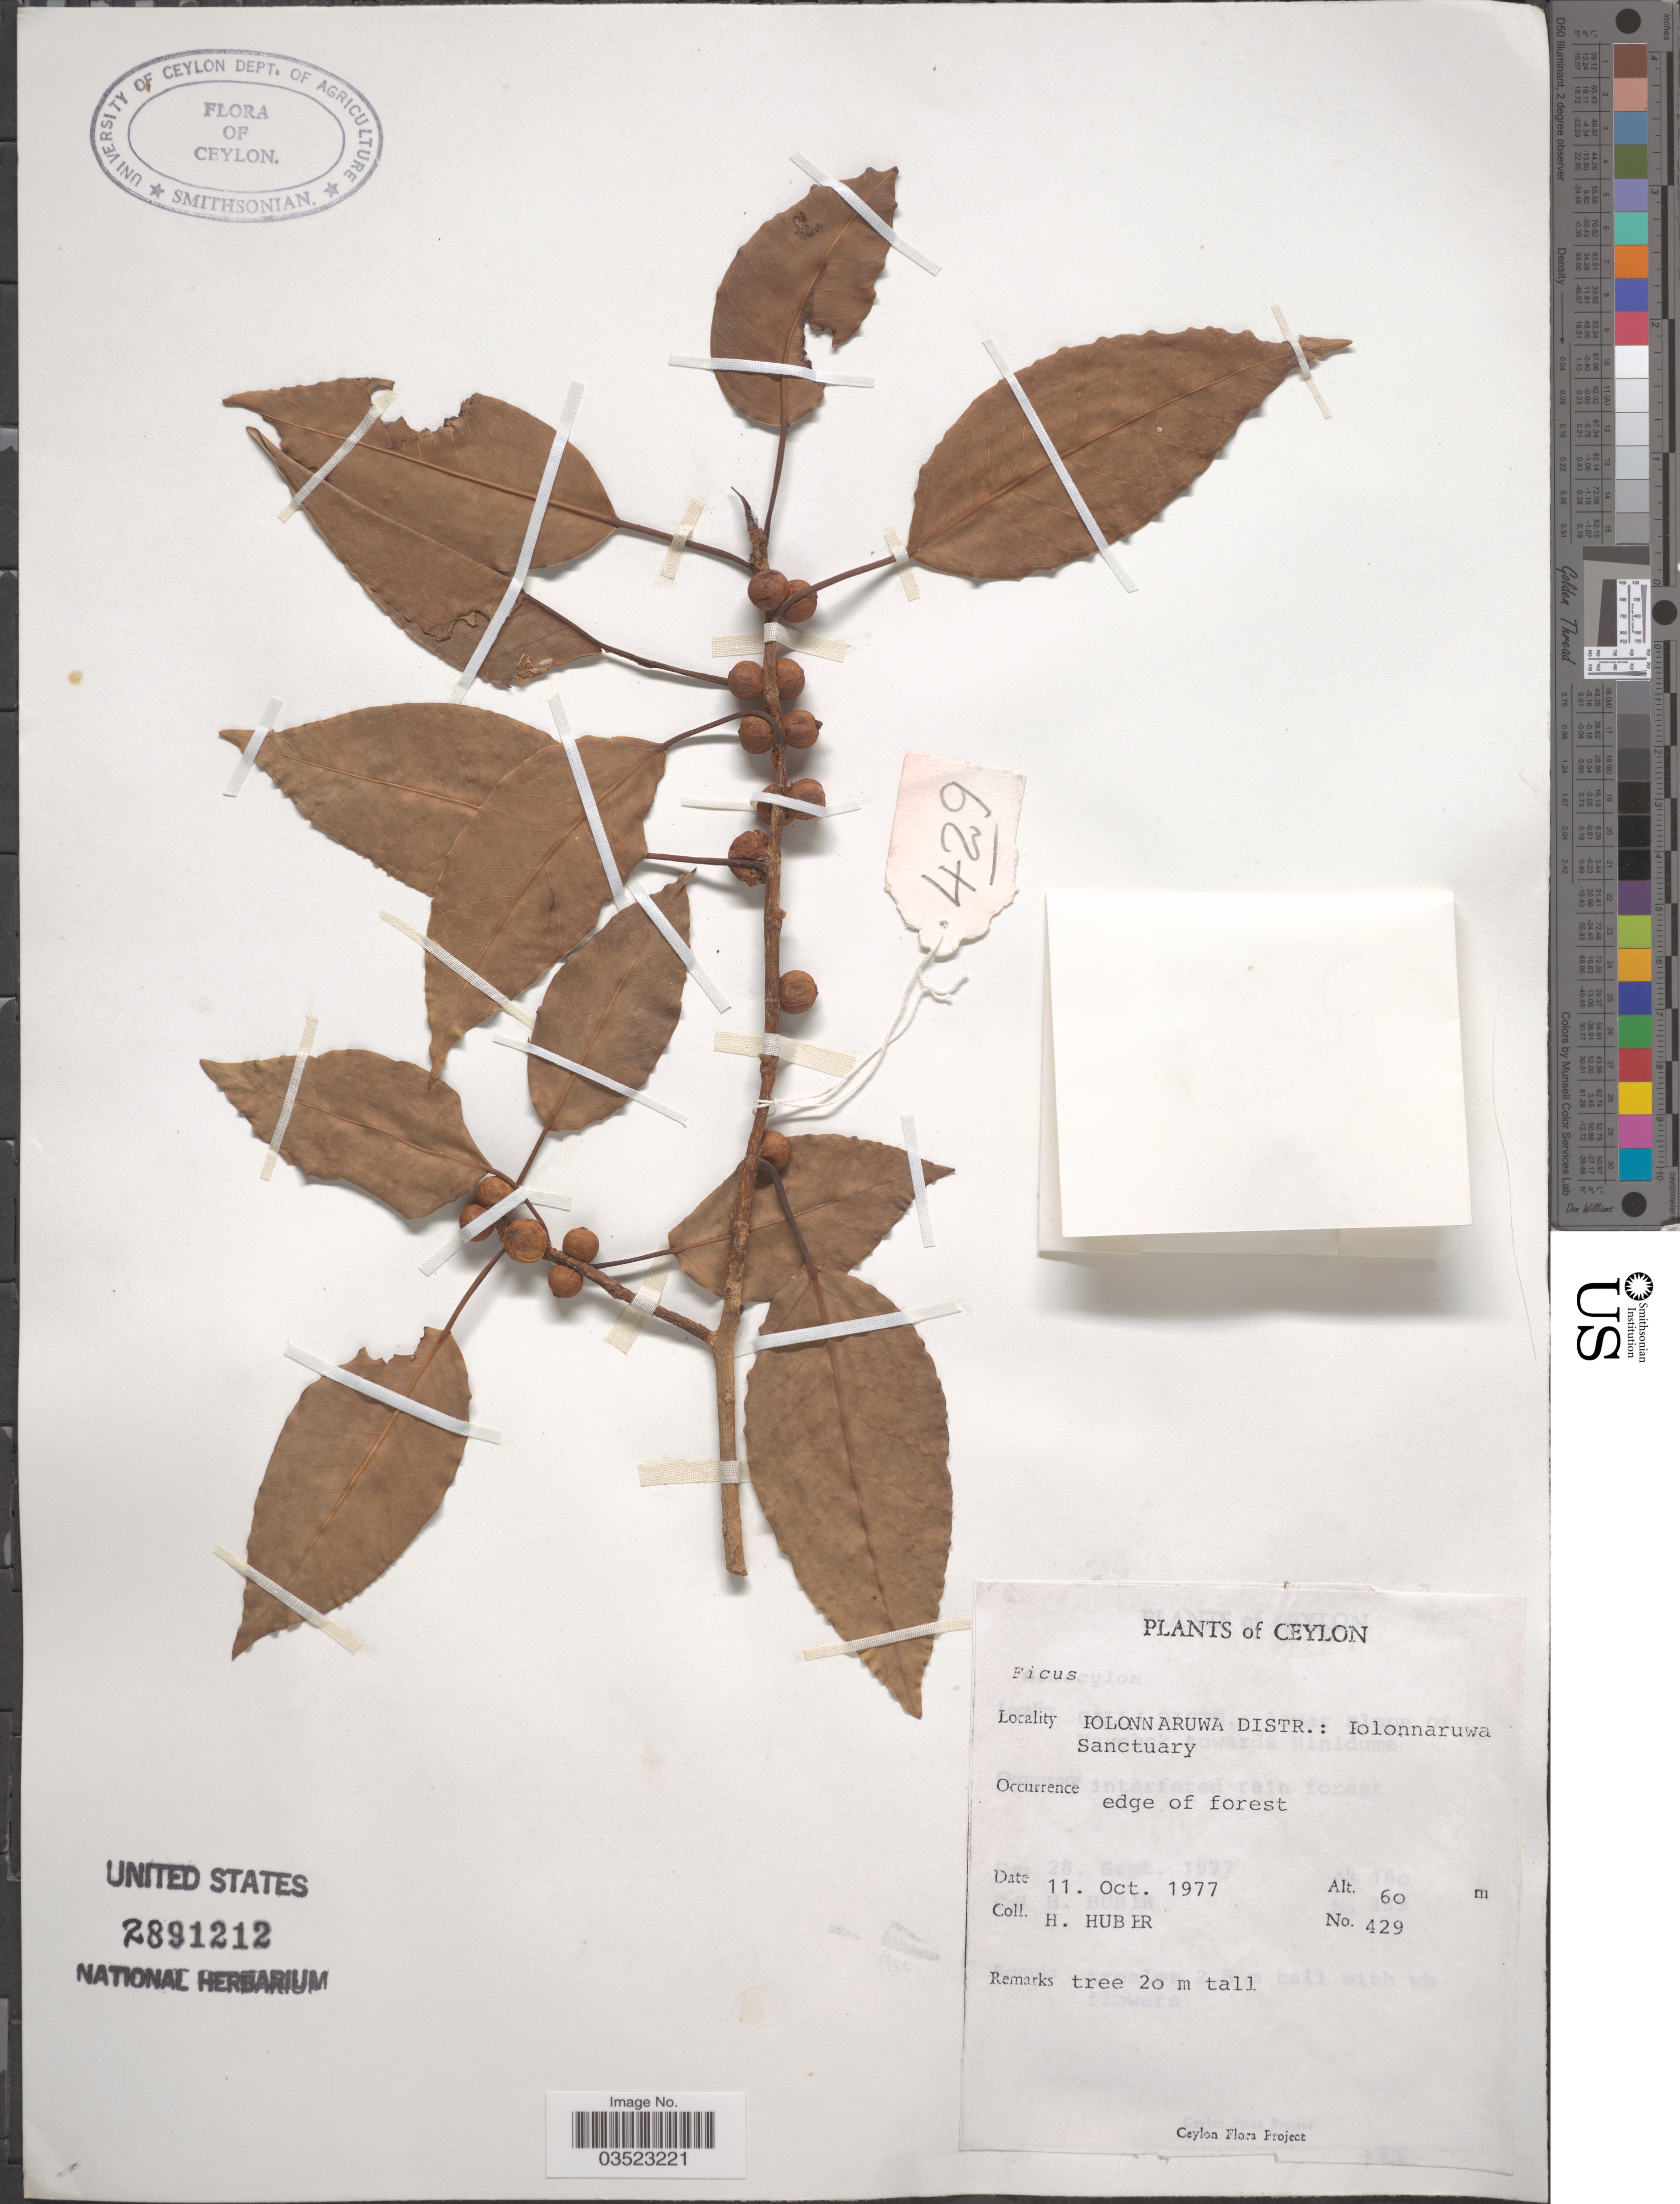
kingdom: Plantae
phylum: Tracheophyta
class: Magnoliopsida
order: Rosales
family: Moraceae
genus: Ficus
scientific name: Ficus sp.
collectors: H. Huber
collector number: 429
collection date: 1977-10-11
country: Sri Lanka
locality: Ceylon. Polonnaruwa Distr.: Polonnaruwa Sanctuary.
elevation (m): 60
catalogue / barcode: US 2891212